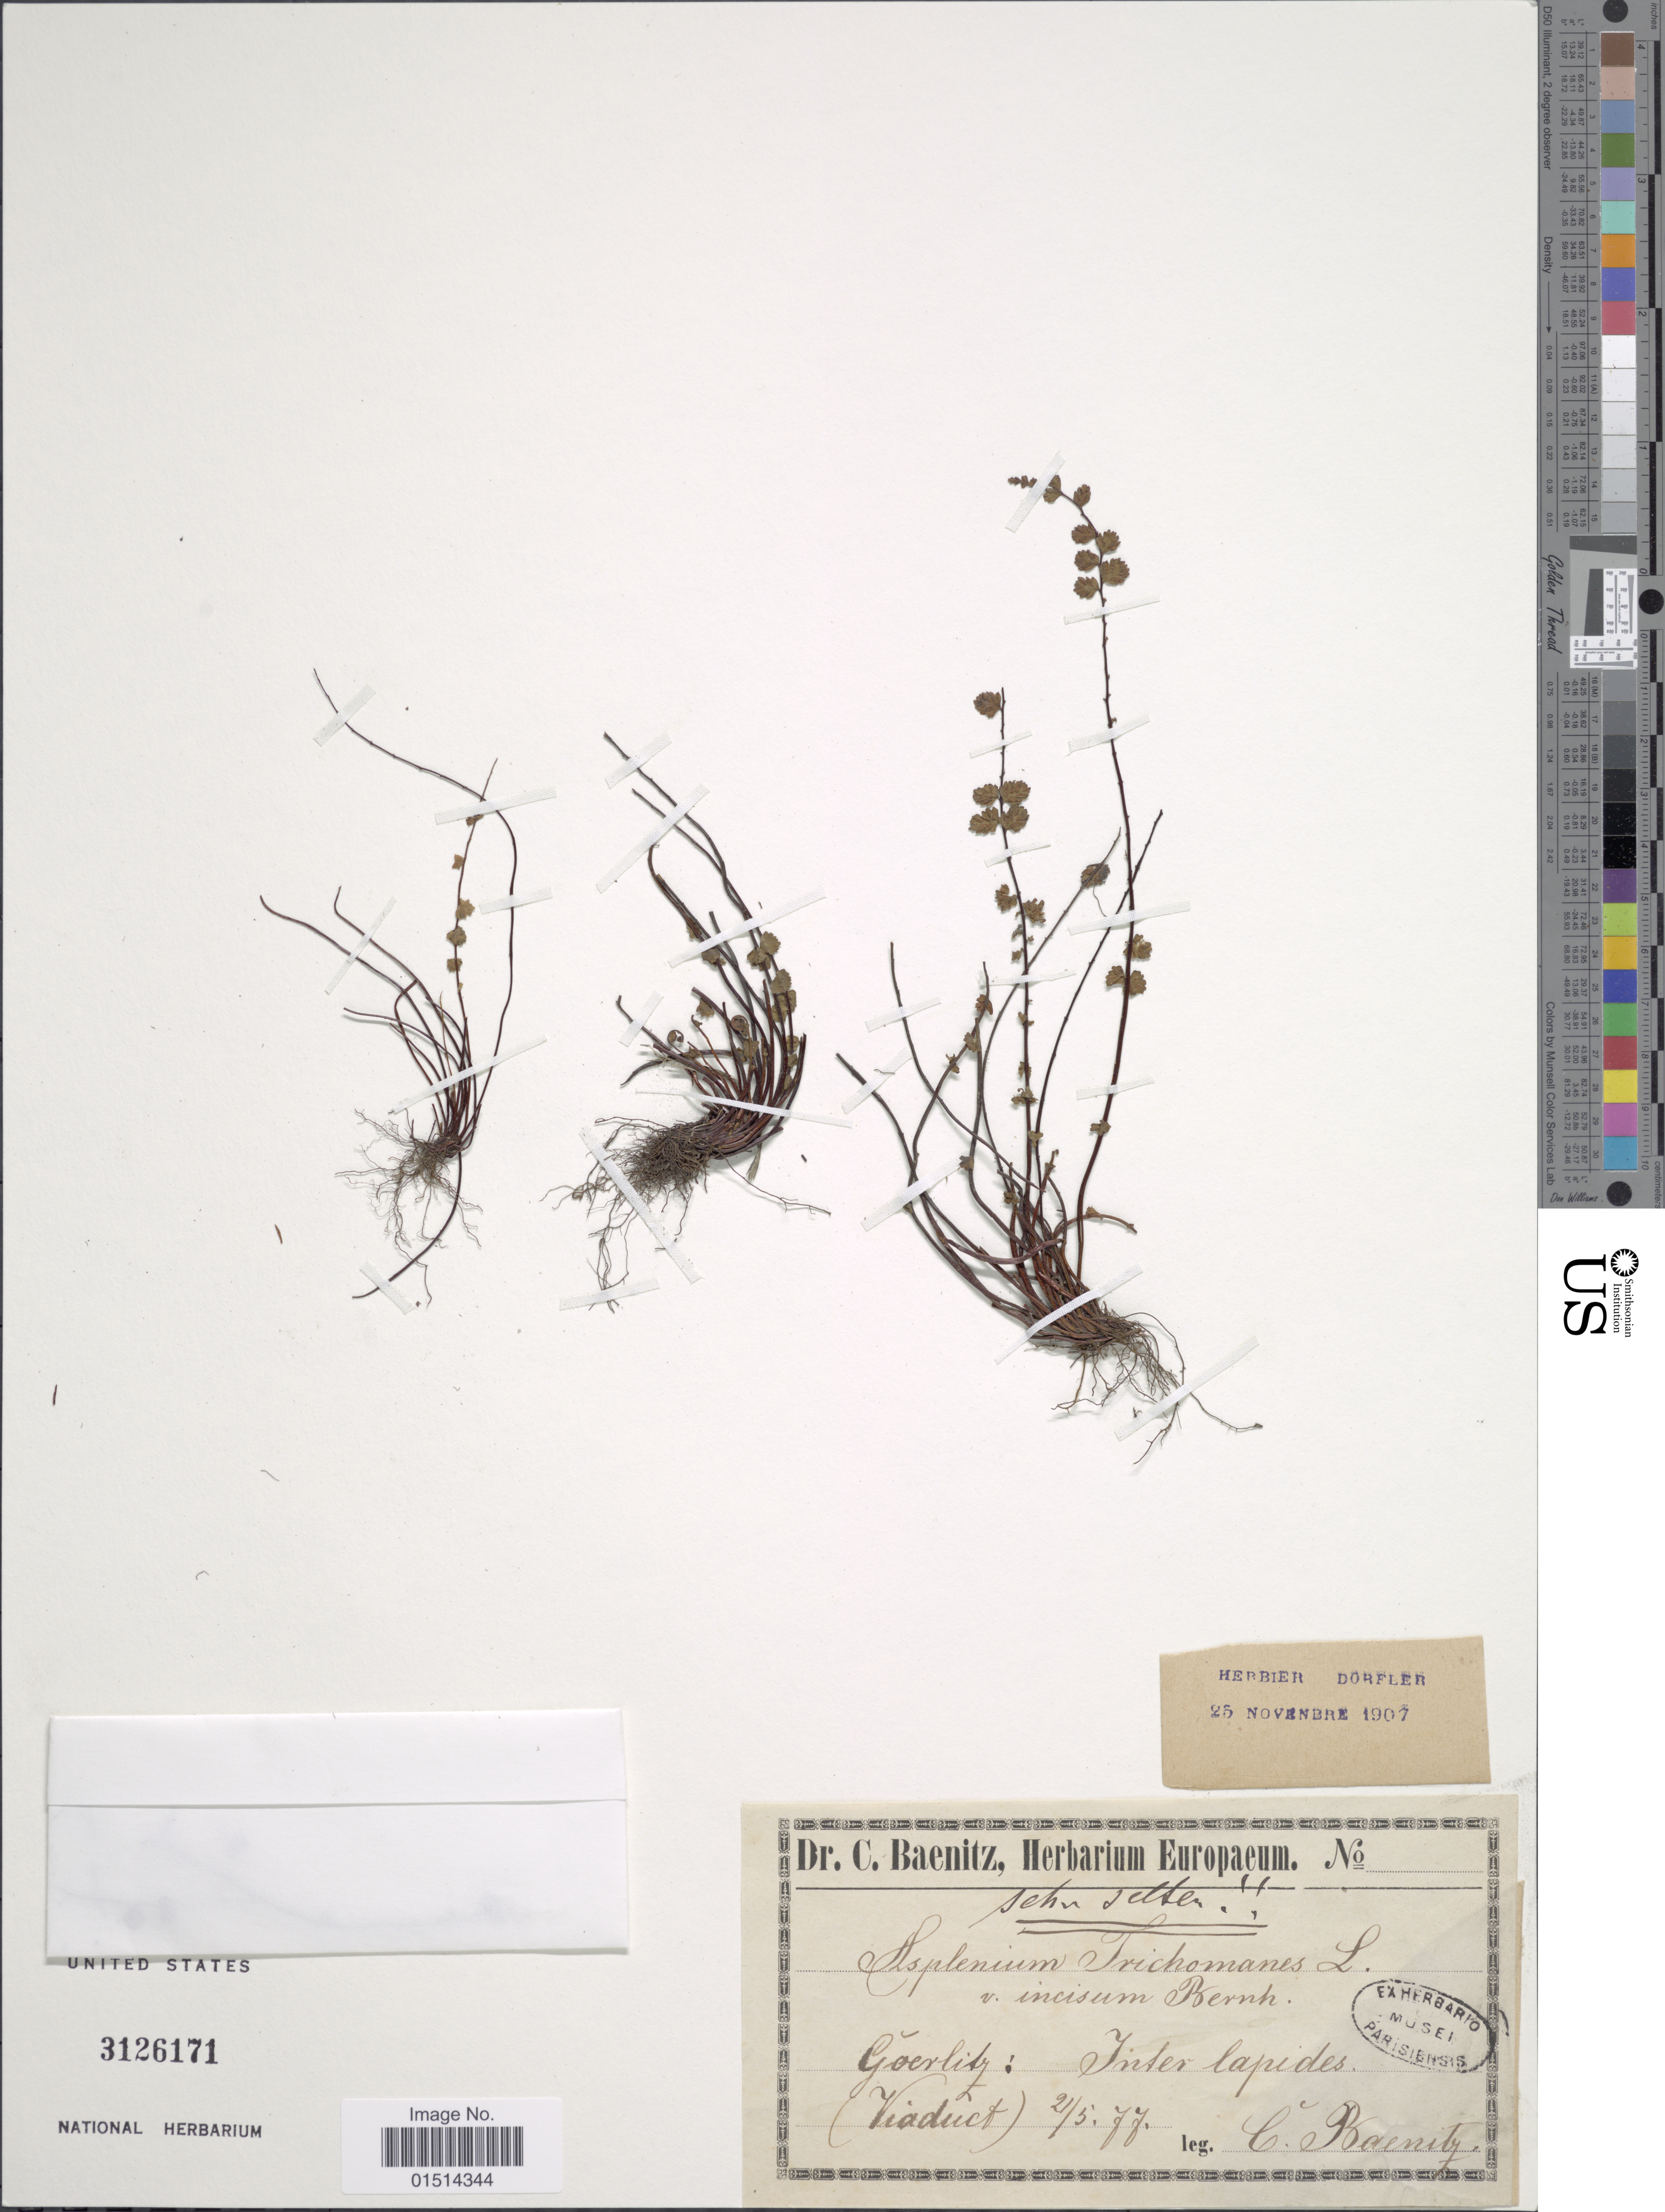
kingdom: Plantae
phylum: Tracheophyta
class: Polypodiopsida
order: Polypodiales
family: Aspleniaceae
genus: Asplenium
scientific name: Asplenium trichomanes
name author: L.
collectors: C. G. Baenitz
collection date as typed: Transcribed d/m/y: 21/5/77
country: Germany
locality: Goerlitz: Inter Lapides (Viaduct)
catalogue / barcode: US 3126171